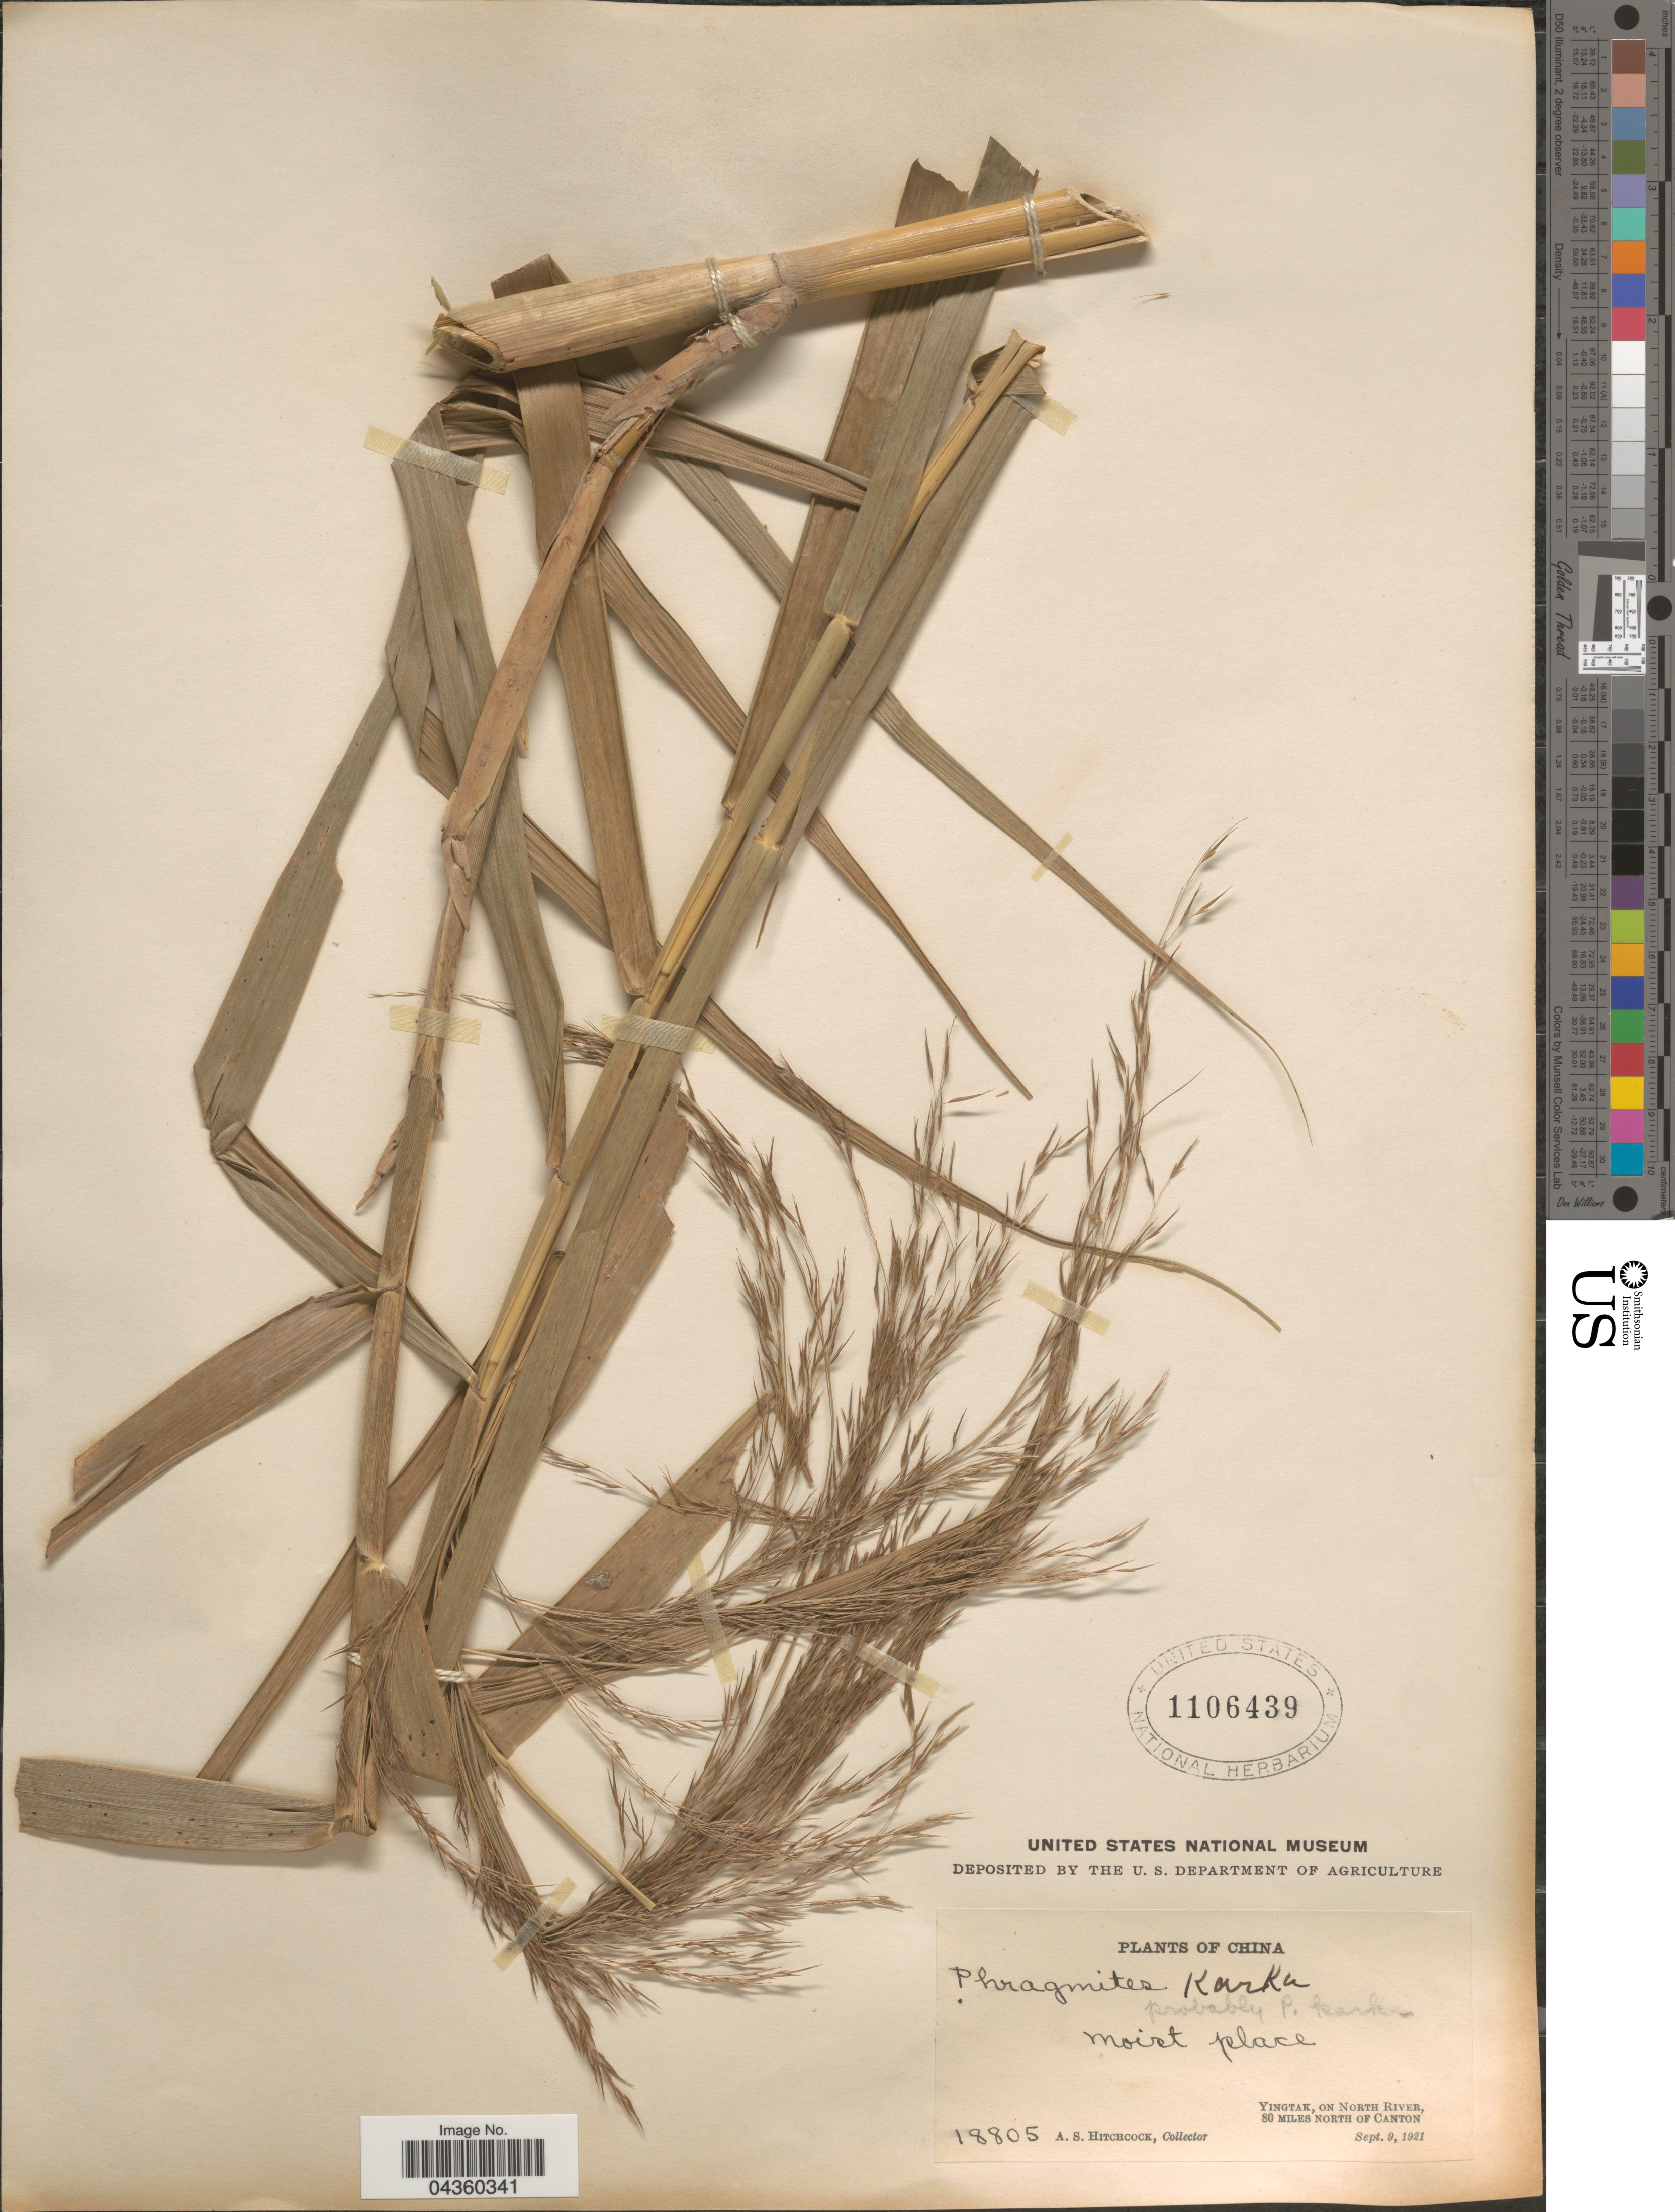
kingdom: Plantae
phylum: Tracheophyta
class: Liliopsida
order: Poales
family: Poaceae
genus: Phragmites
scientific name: Phragmites karka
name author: (Retz.) Trin. ex Steud.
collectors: A. S. Hitchcock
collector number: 18805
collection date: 1921-09-09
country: China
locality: Yingtak, on north River, 80 miles north of Canton.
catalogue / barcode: US 1106439